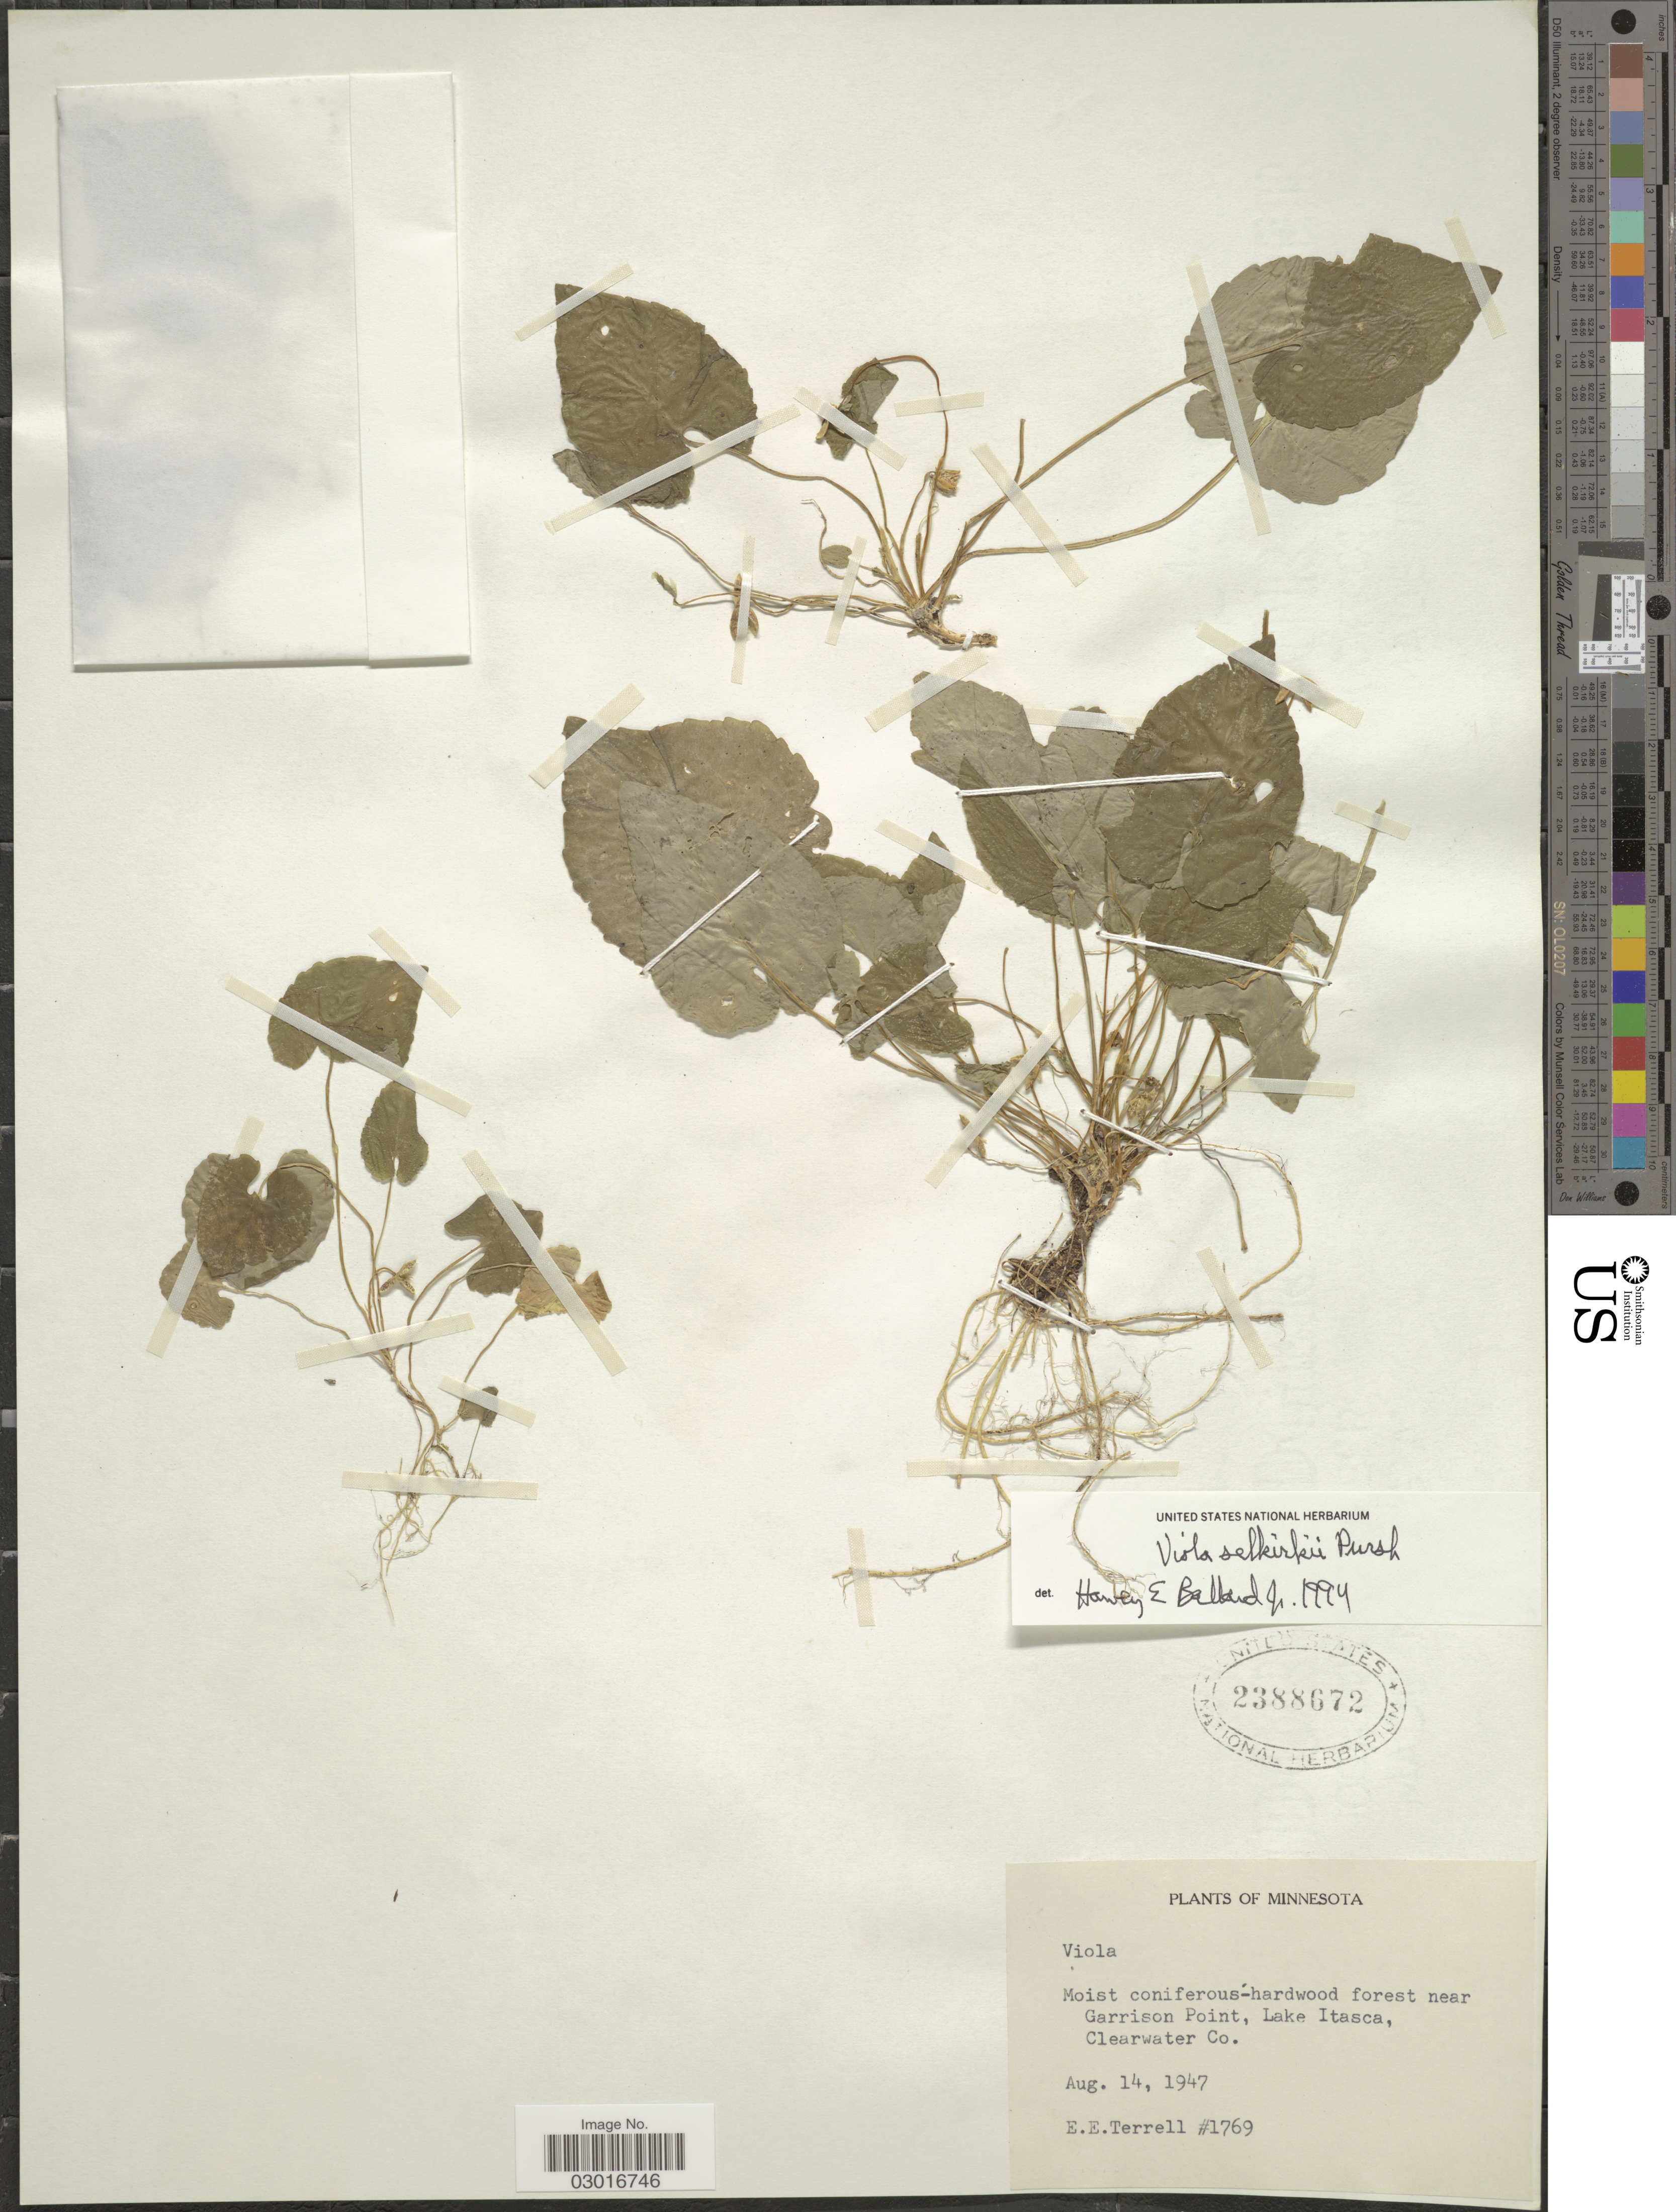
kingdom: Plantae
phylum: Tracheophyta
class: Magnoliopsida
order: Malpighiales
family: Violaceae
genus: Viola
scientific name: Viola selkirkii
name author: Pursh ex Goldie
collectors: E. E. Terrell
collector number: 1769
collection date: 1947-08-14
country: United States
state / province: Minnesota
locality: Forest near Garrison Point, Lake Itasca, Clearwater Co.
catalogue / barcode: US 2388672